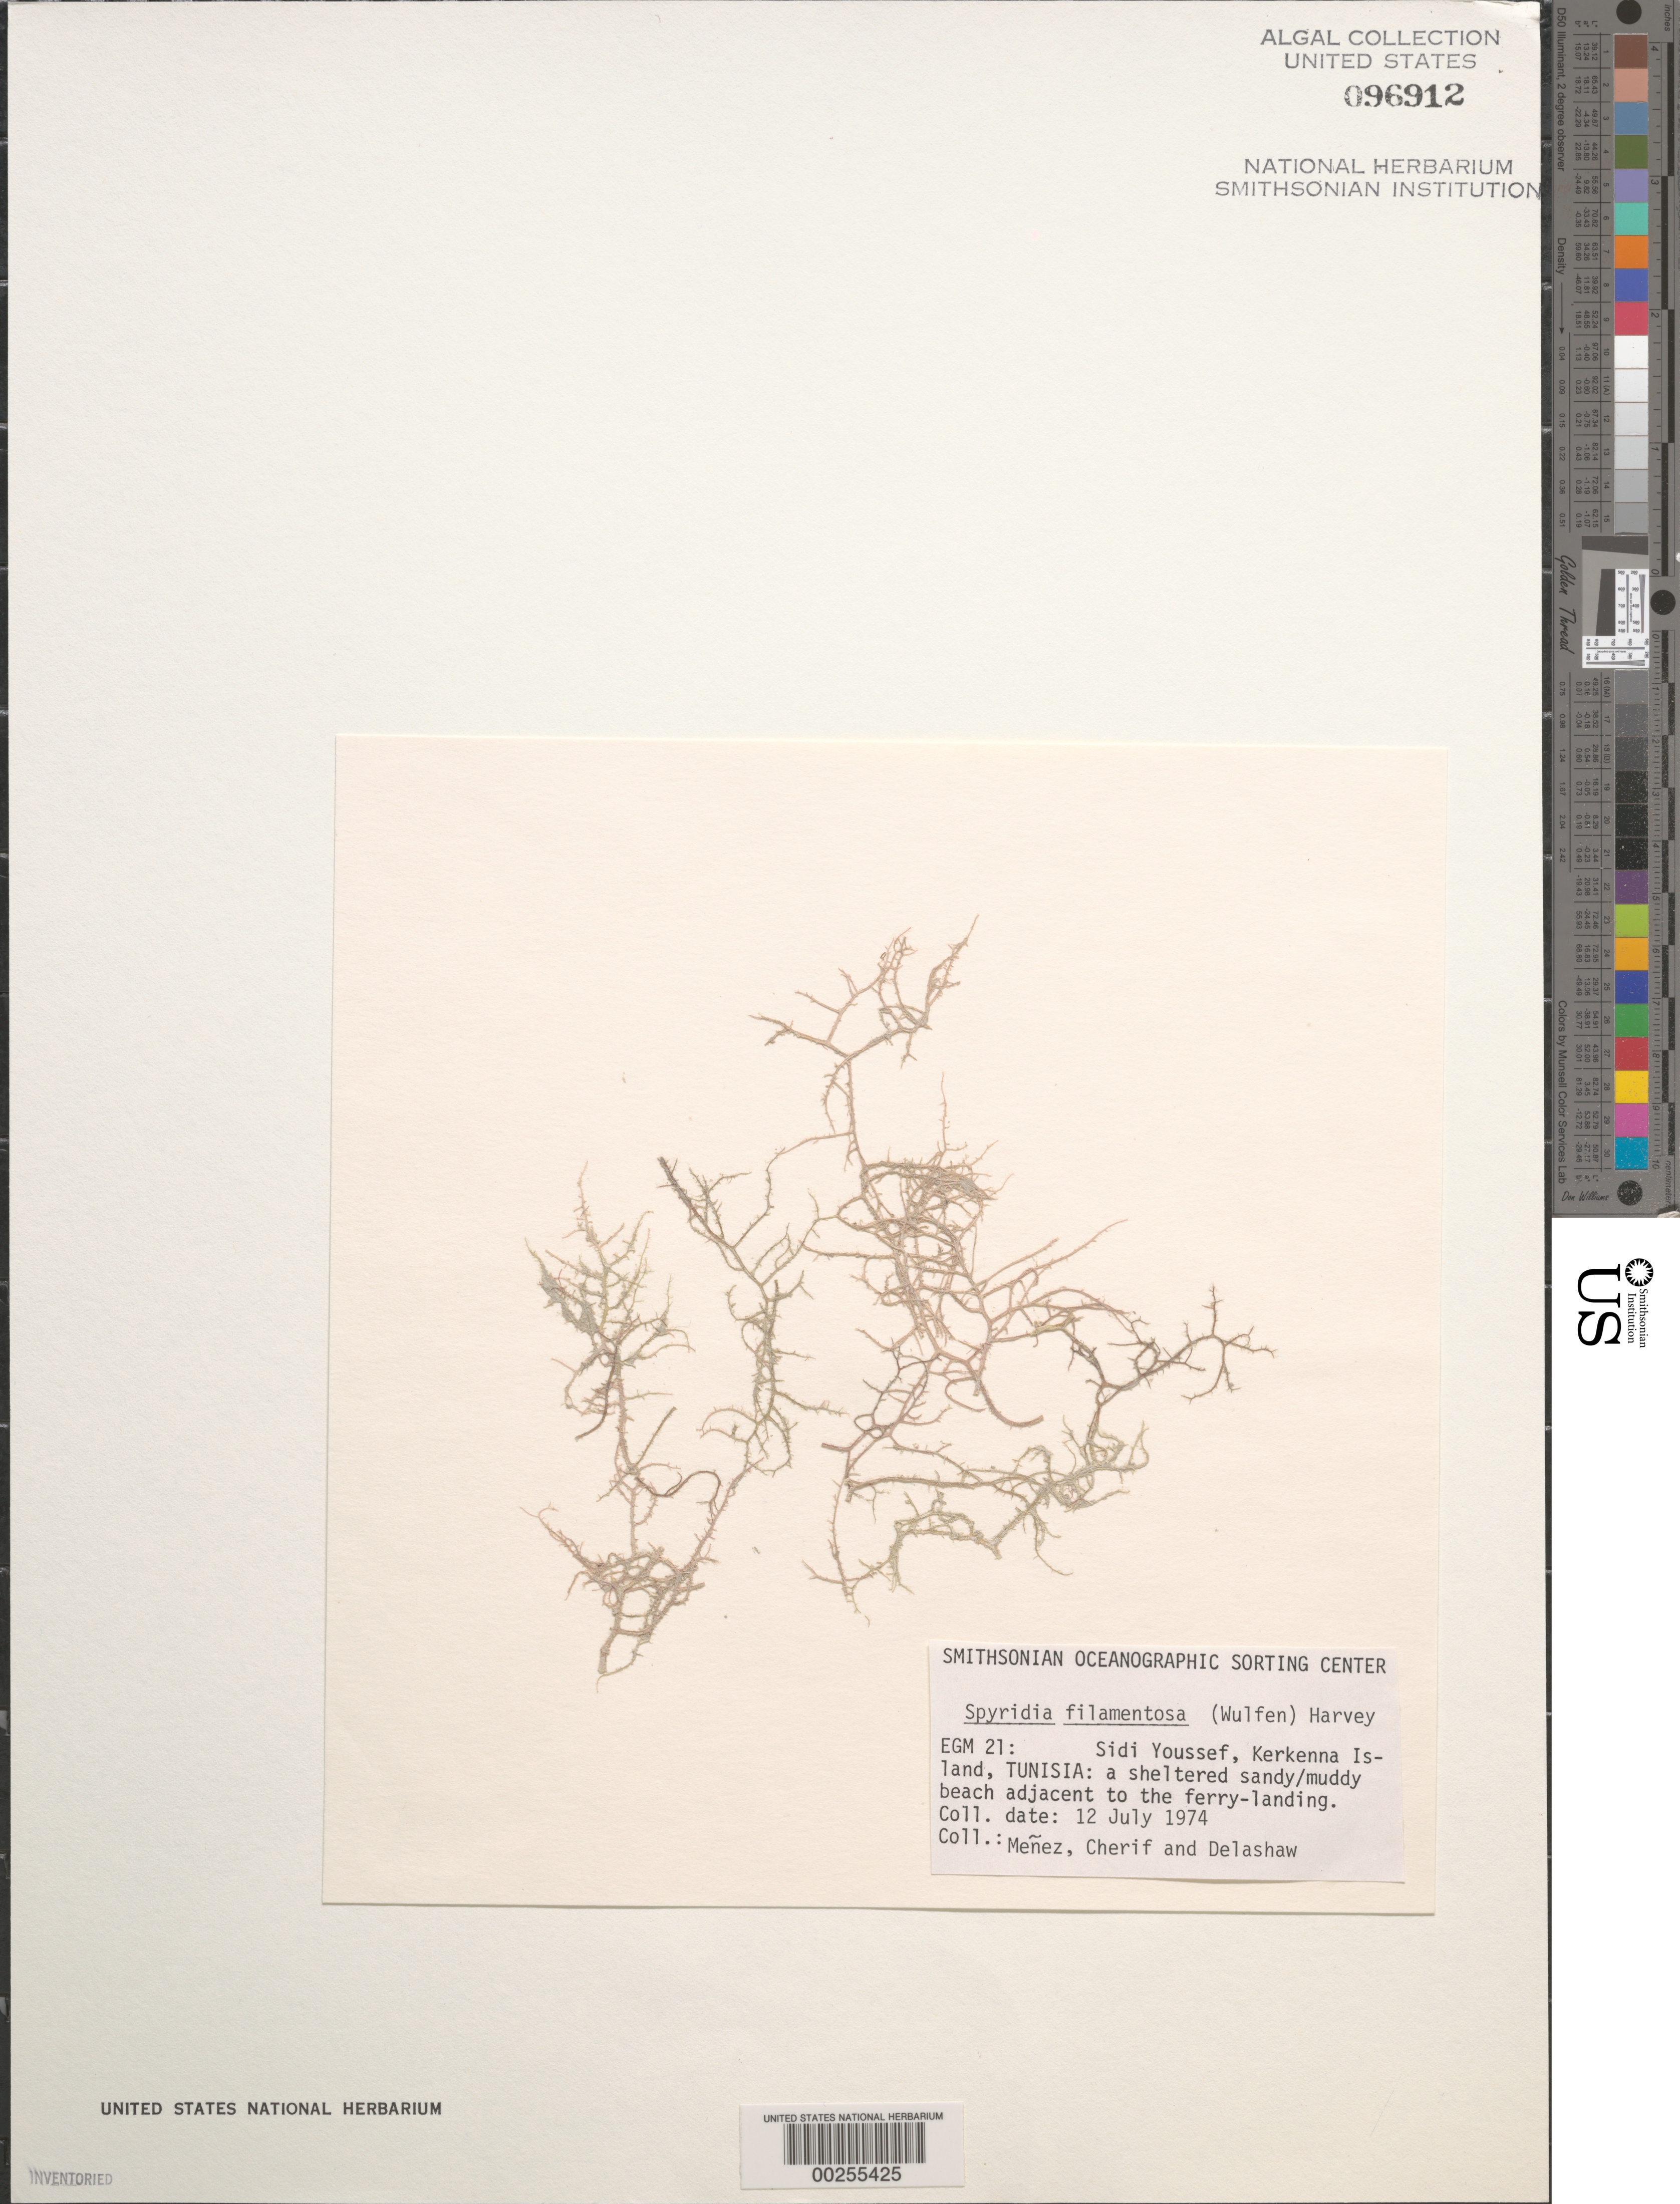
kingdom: Plantae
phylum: Rhodophyta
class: Florideophyceae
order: Ceramiales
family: Spyridiaceae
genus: Spyridia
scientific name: Spyridia filamentosa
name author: (Wulfen) Harv.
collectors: Meñez, -. Cherif & -. Delashaw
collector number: EGM 21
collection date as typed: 12 Jul 1974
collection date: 1974-07-12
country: Tunisia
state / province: Sfax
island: Kerkenna Island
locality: Sidi Youssef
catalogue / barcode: US 96912